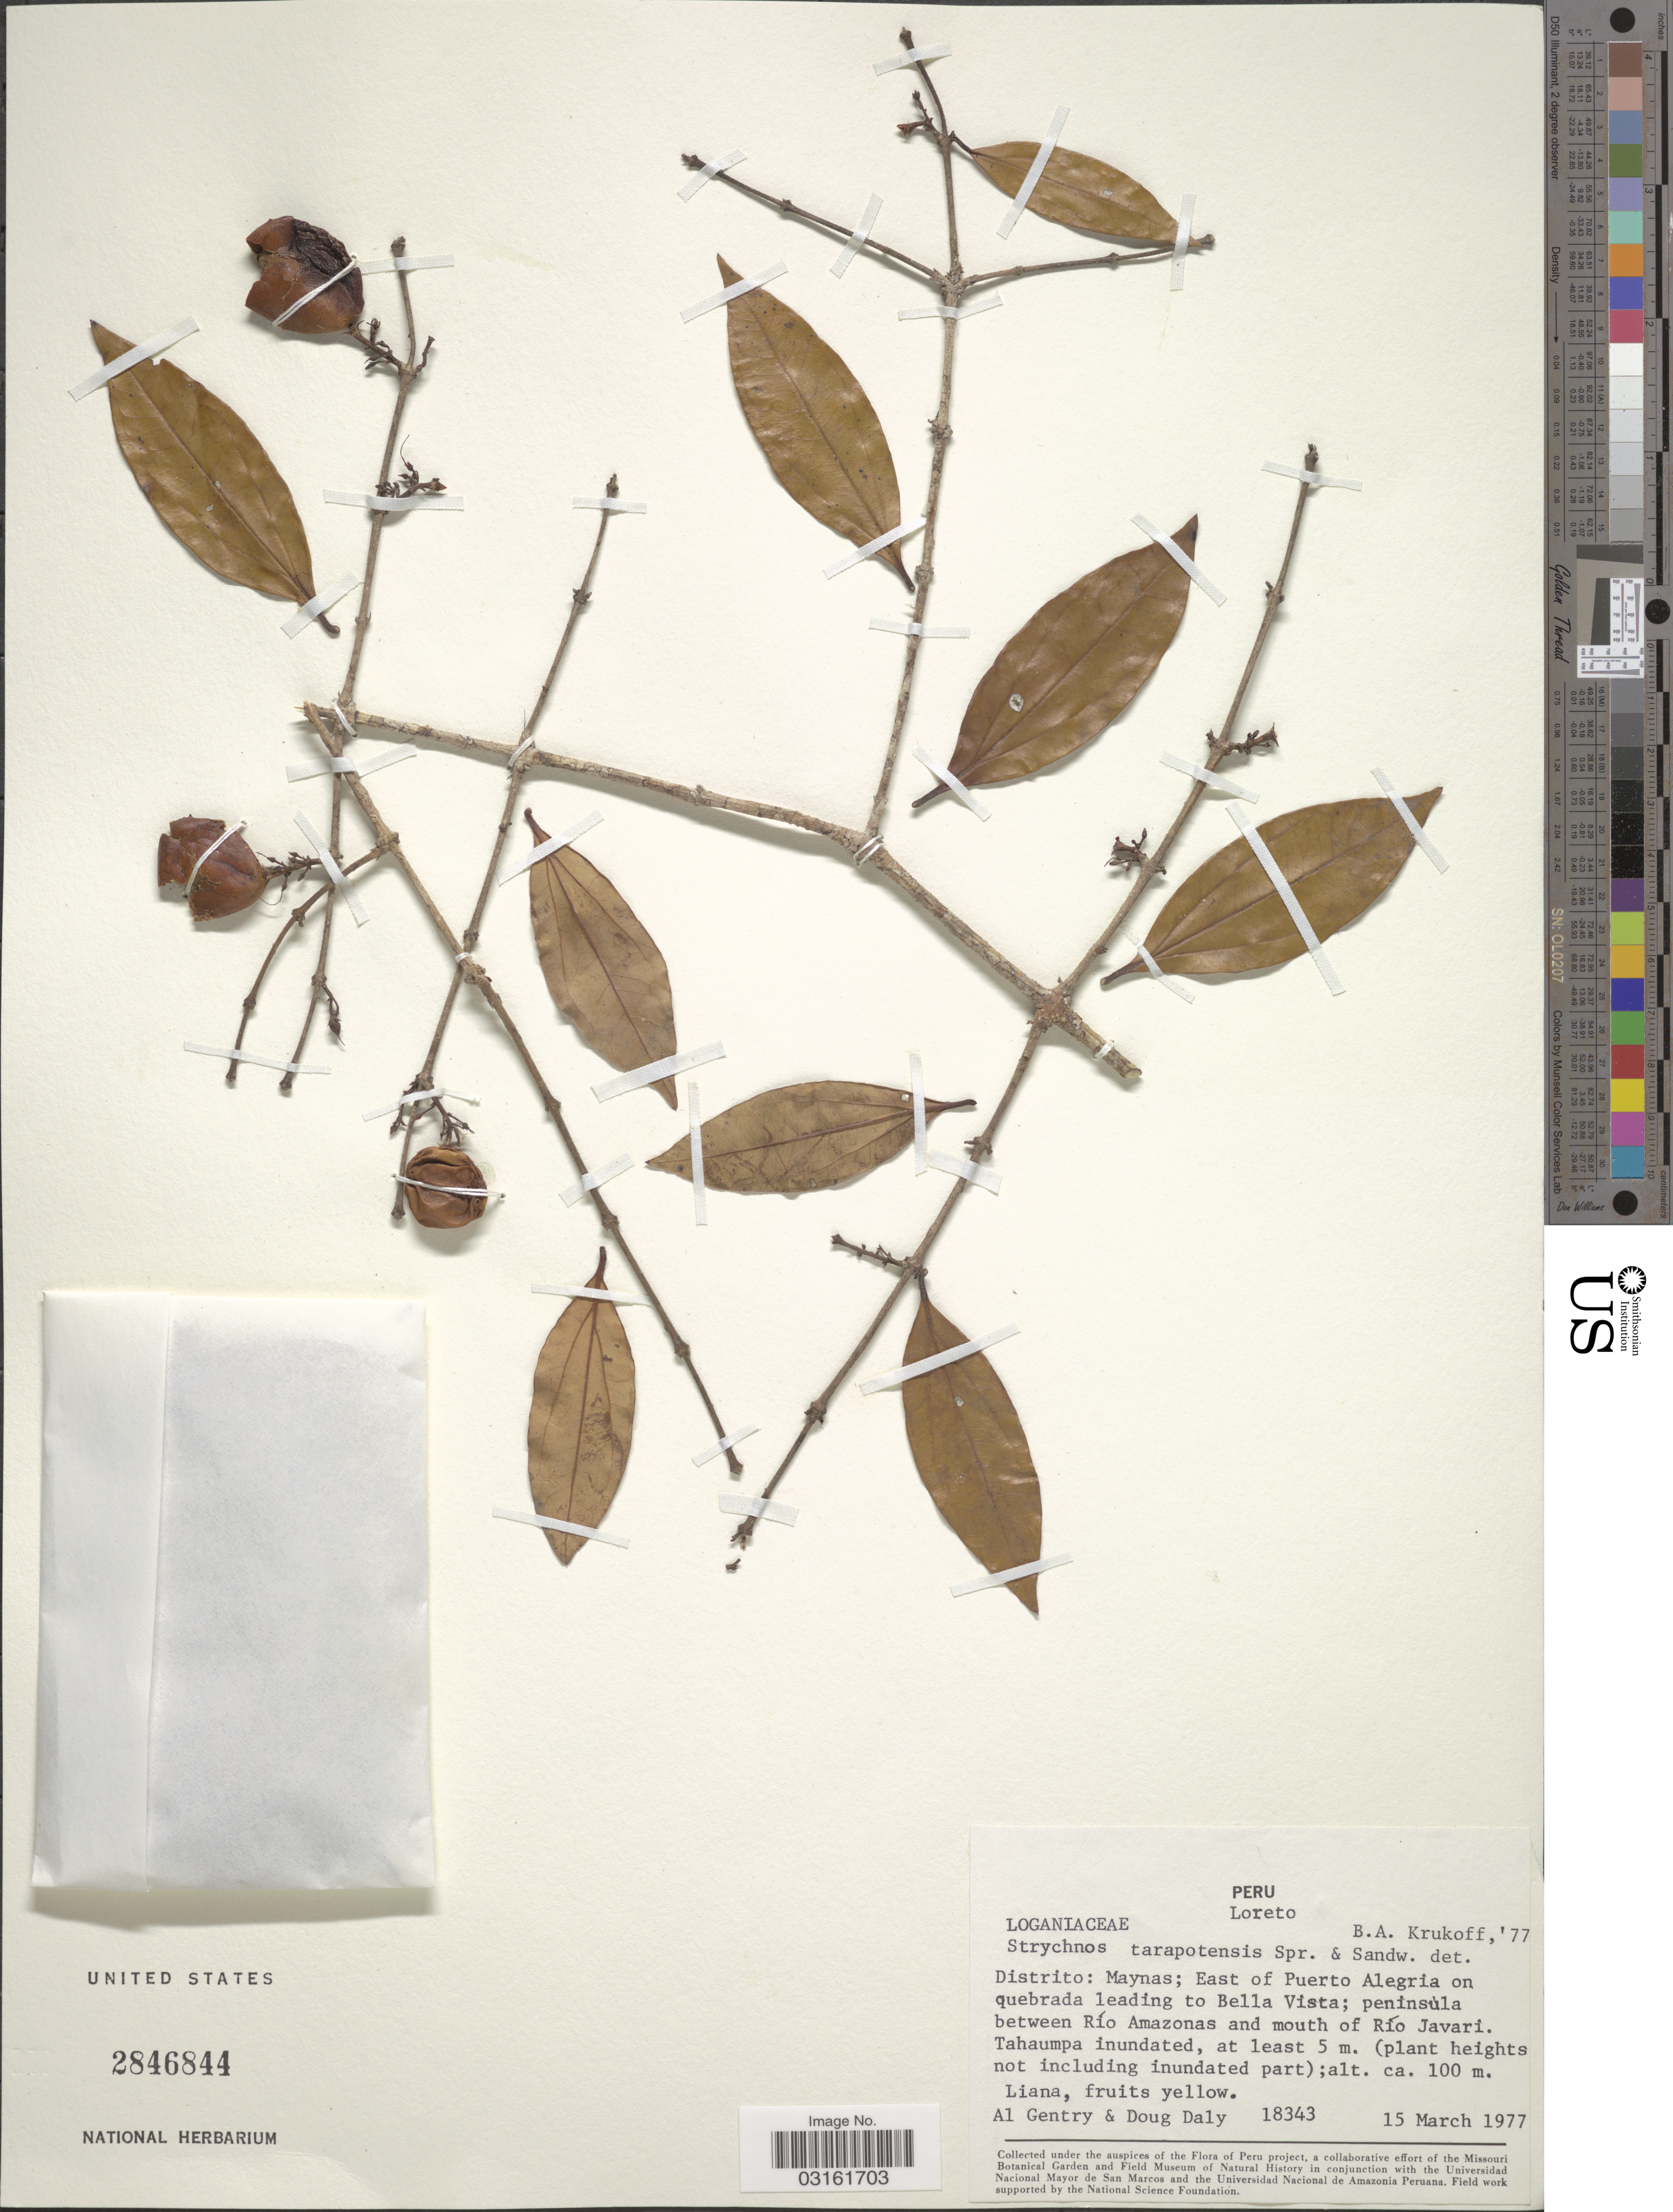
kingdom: Plantae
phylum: Tracheophyta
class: Magnoliopsida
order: Gentianales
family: Loganiaceae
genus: Strychnos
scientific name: Strychnos tarapotensis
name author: Sprague & Sandwith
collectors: A. H. Gentry & D. C. Daly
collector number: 18343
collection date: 1977-03-15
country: Peru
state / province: Loreto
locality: Distrito: Maynas; East of Puerto Alegria on quebrada leading to Bella Vista; peninsula between Río Amazonas and mouth of Río Javari. Tahaumpa inundated.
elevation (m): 100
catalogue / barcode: US 2846844